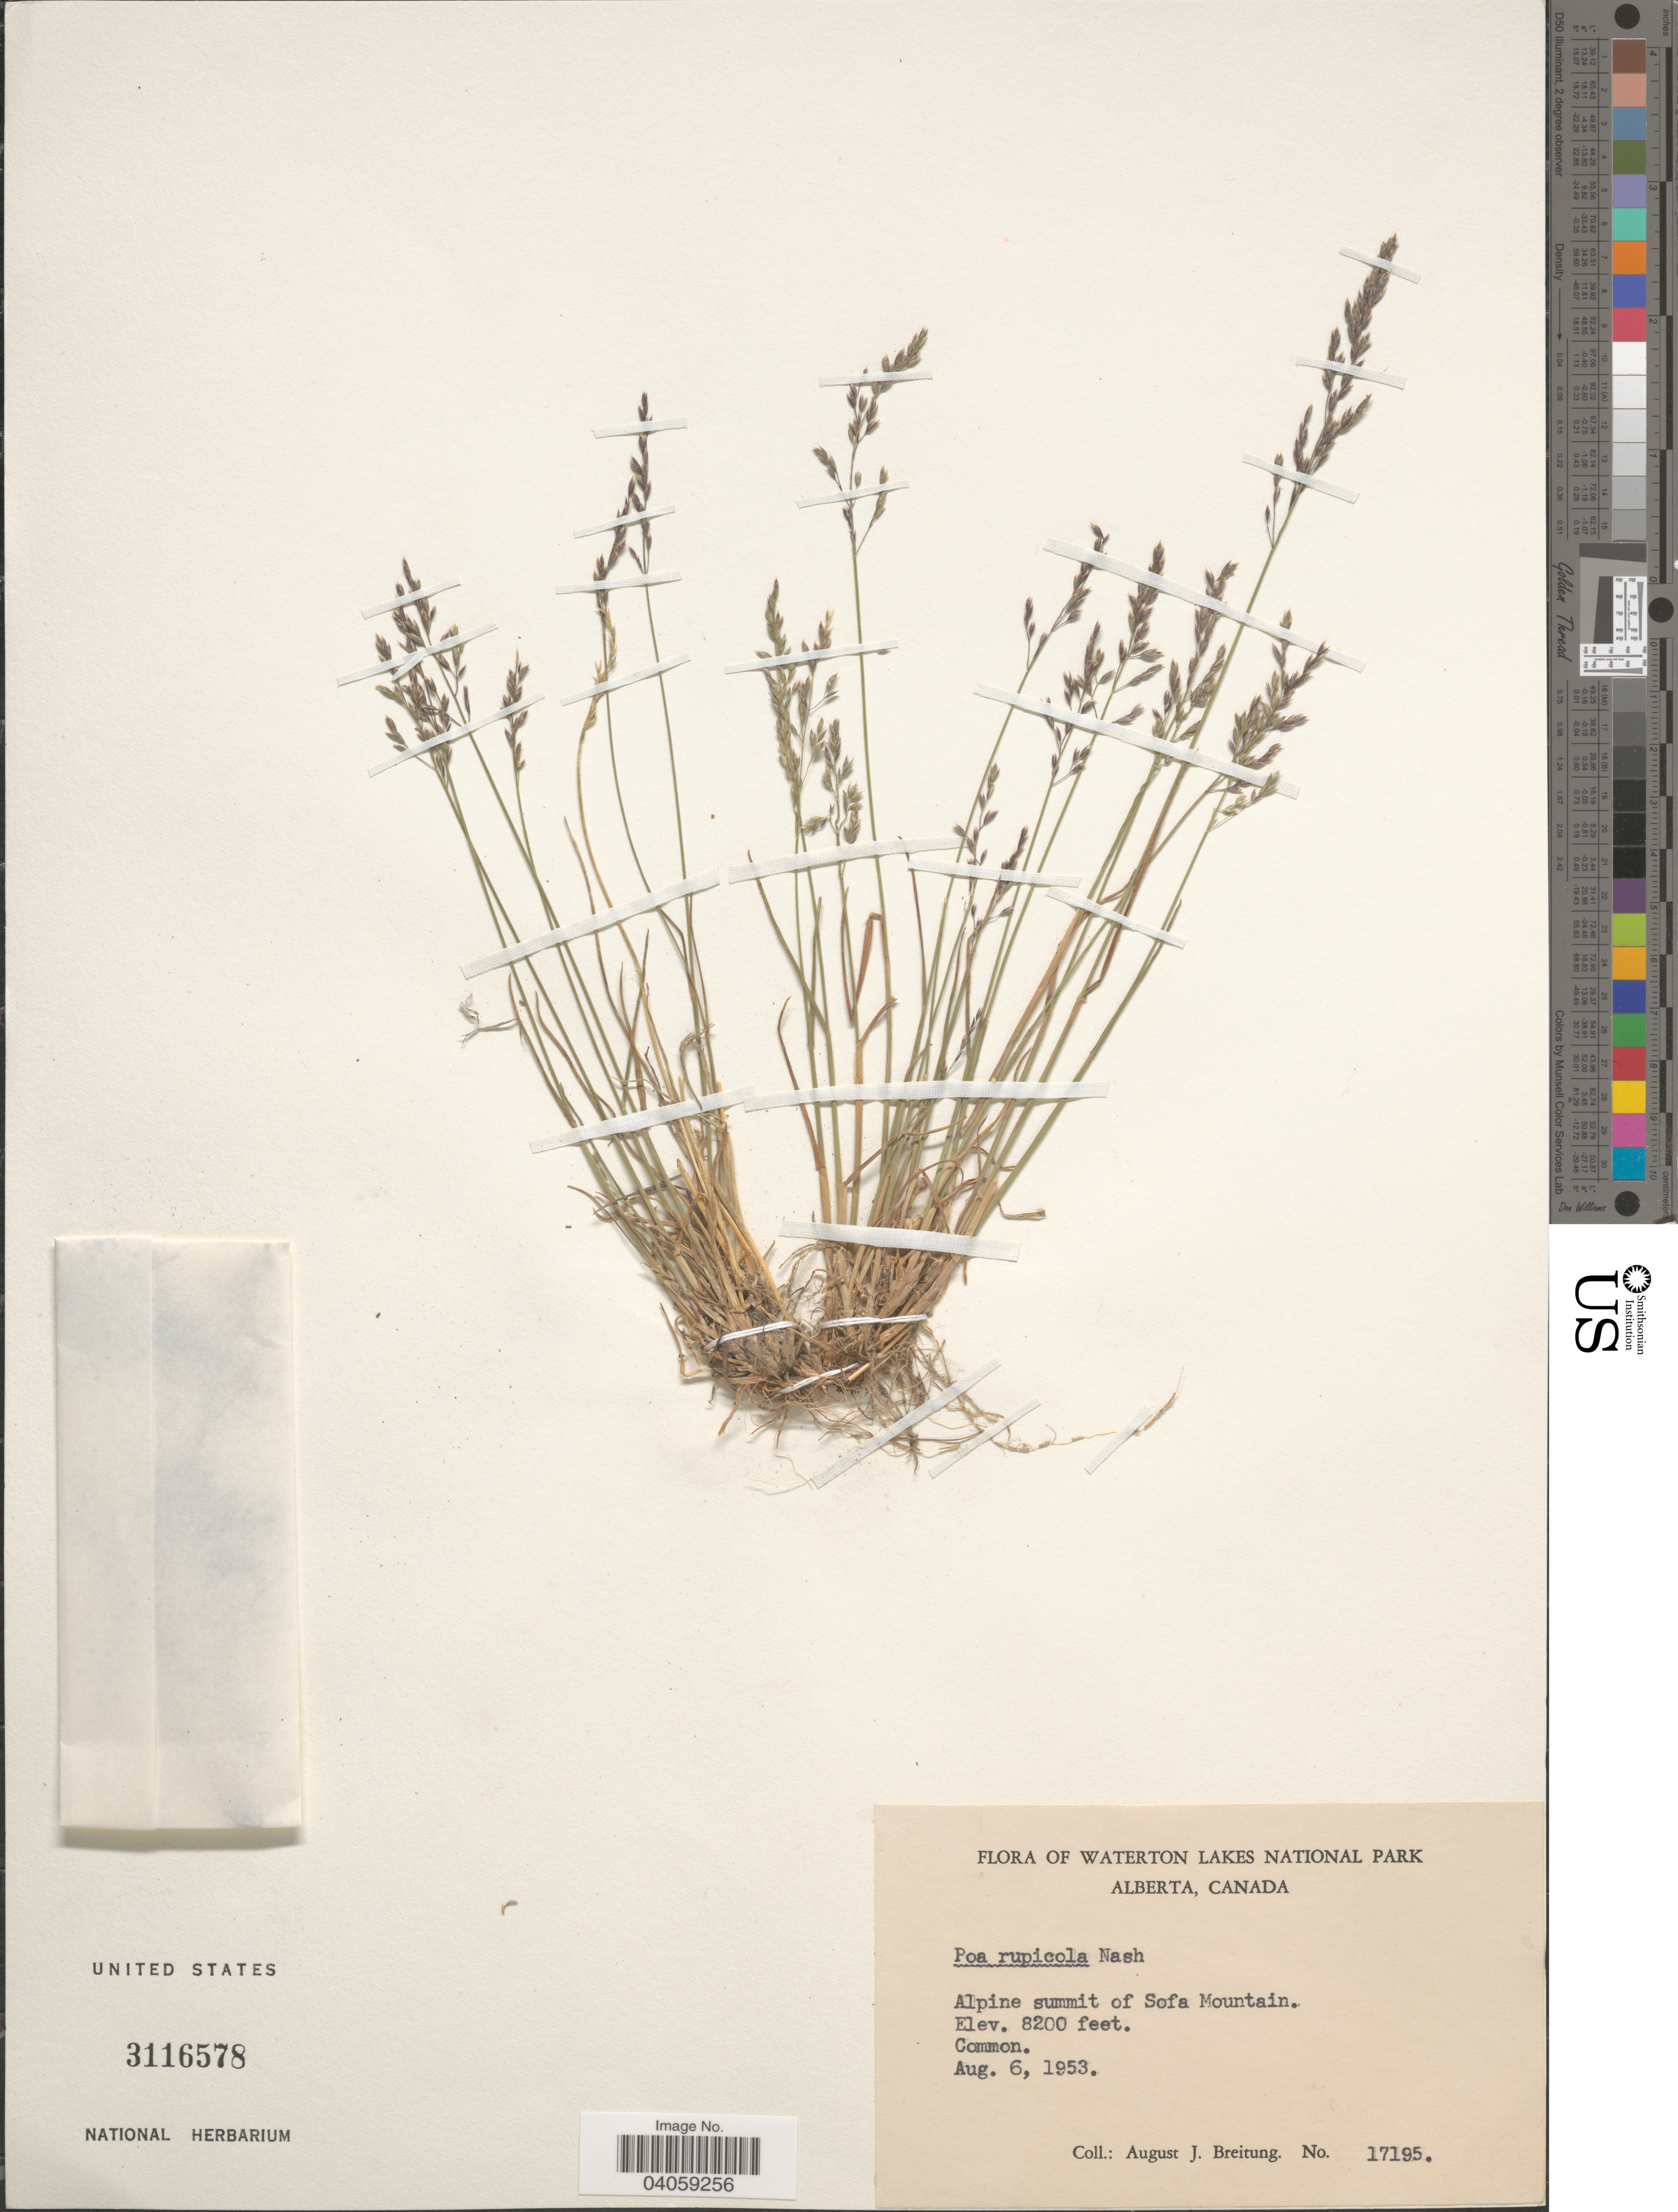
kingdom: Plantae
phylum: Tracheophyta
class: Liliopsida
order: Poales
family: Poaceae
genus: Poa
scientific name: Poa glauca subsp. rupicola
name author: (Nash) W.A. Weber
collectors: A. Breitung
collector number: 17195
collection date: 1953-08-06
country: Canada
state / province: Alberta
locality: Waterton Lakes National Park. Alpine summit of Sofa Mountain.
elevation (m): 2499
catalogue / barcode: US 3116578